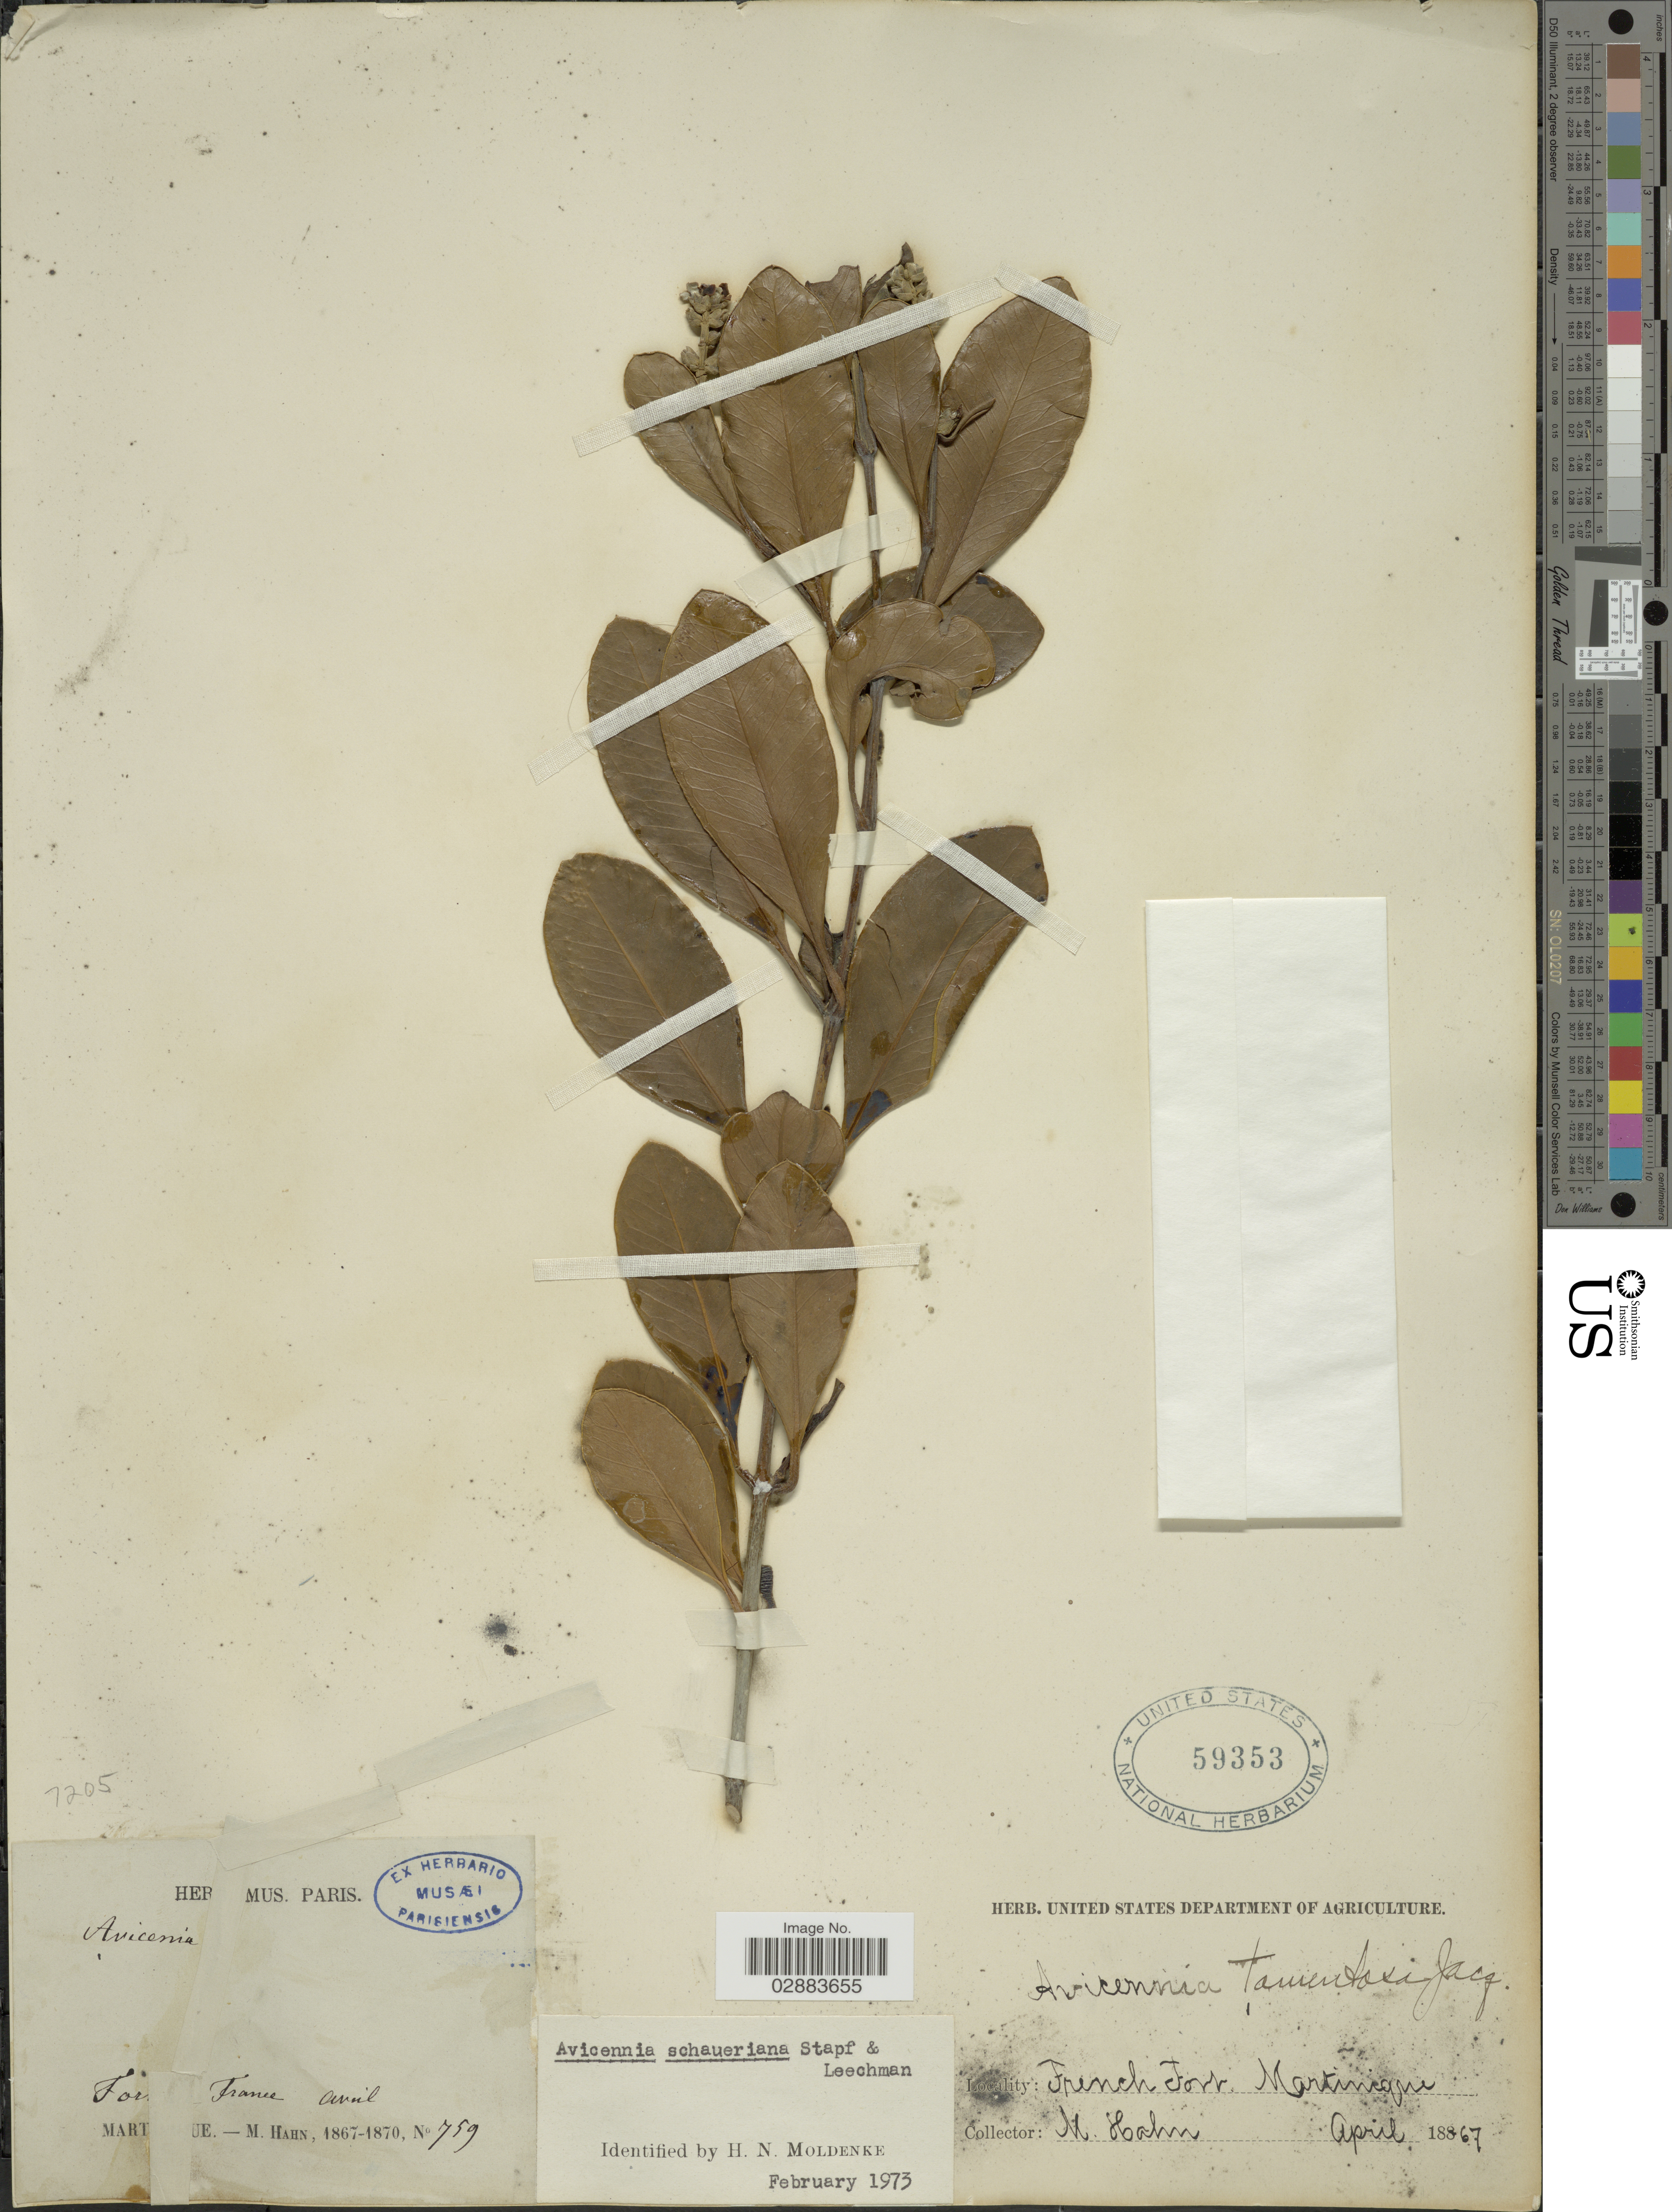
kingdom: Plantae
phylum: Tracheophyta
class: Magnoliopsida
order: Lamiales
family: Acanthaceae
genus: Avicennia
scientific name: Avicennia germinans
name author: (L.) L.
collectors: M. Hahn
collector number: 759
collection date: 1867-04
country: Martinique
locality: French Fort.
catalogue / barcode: US 59353